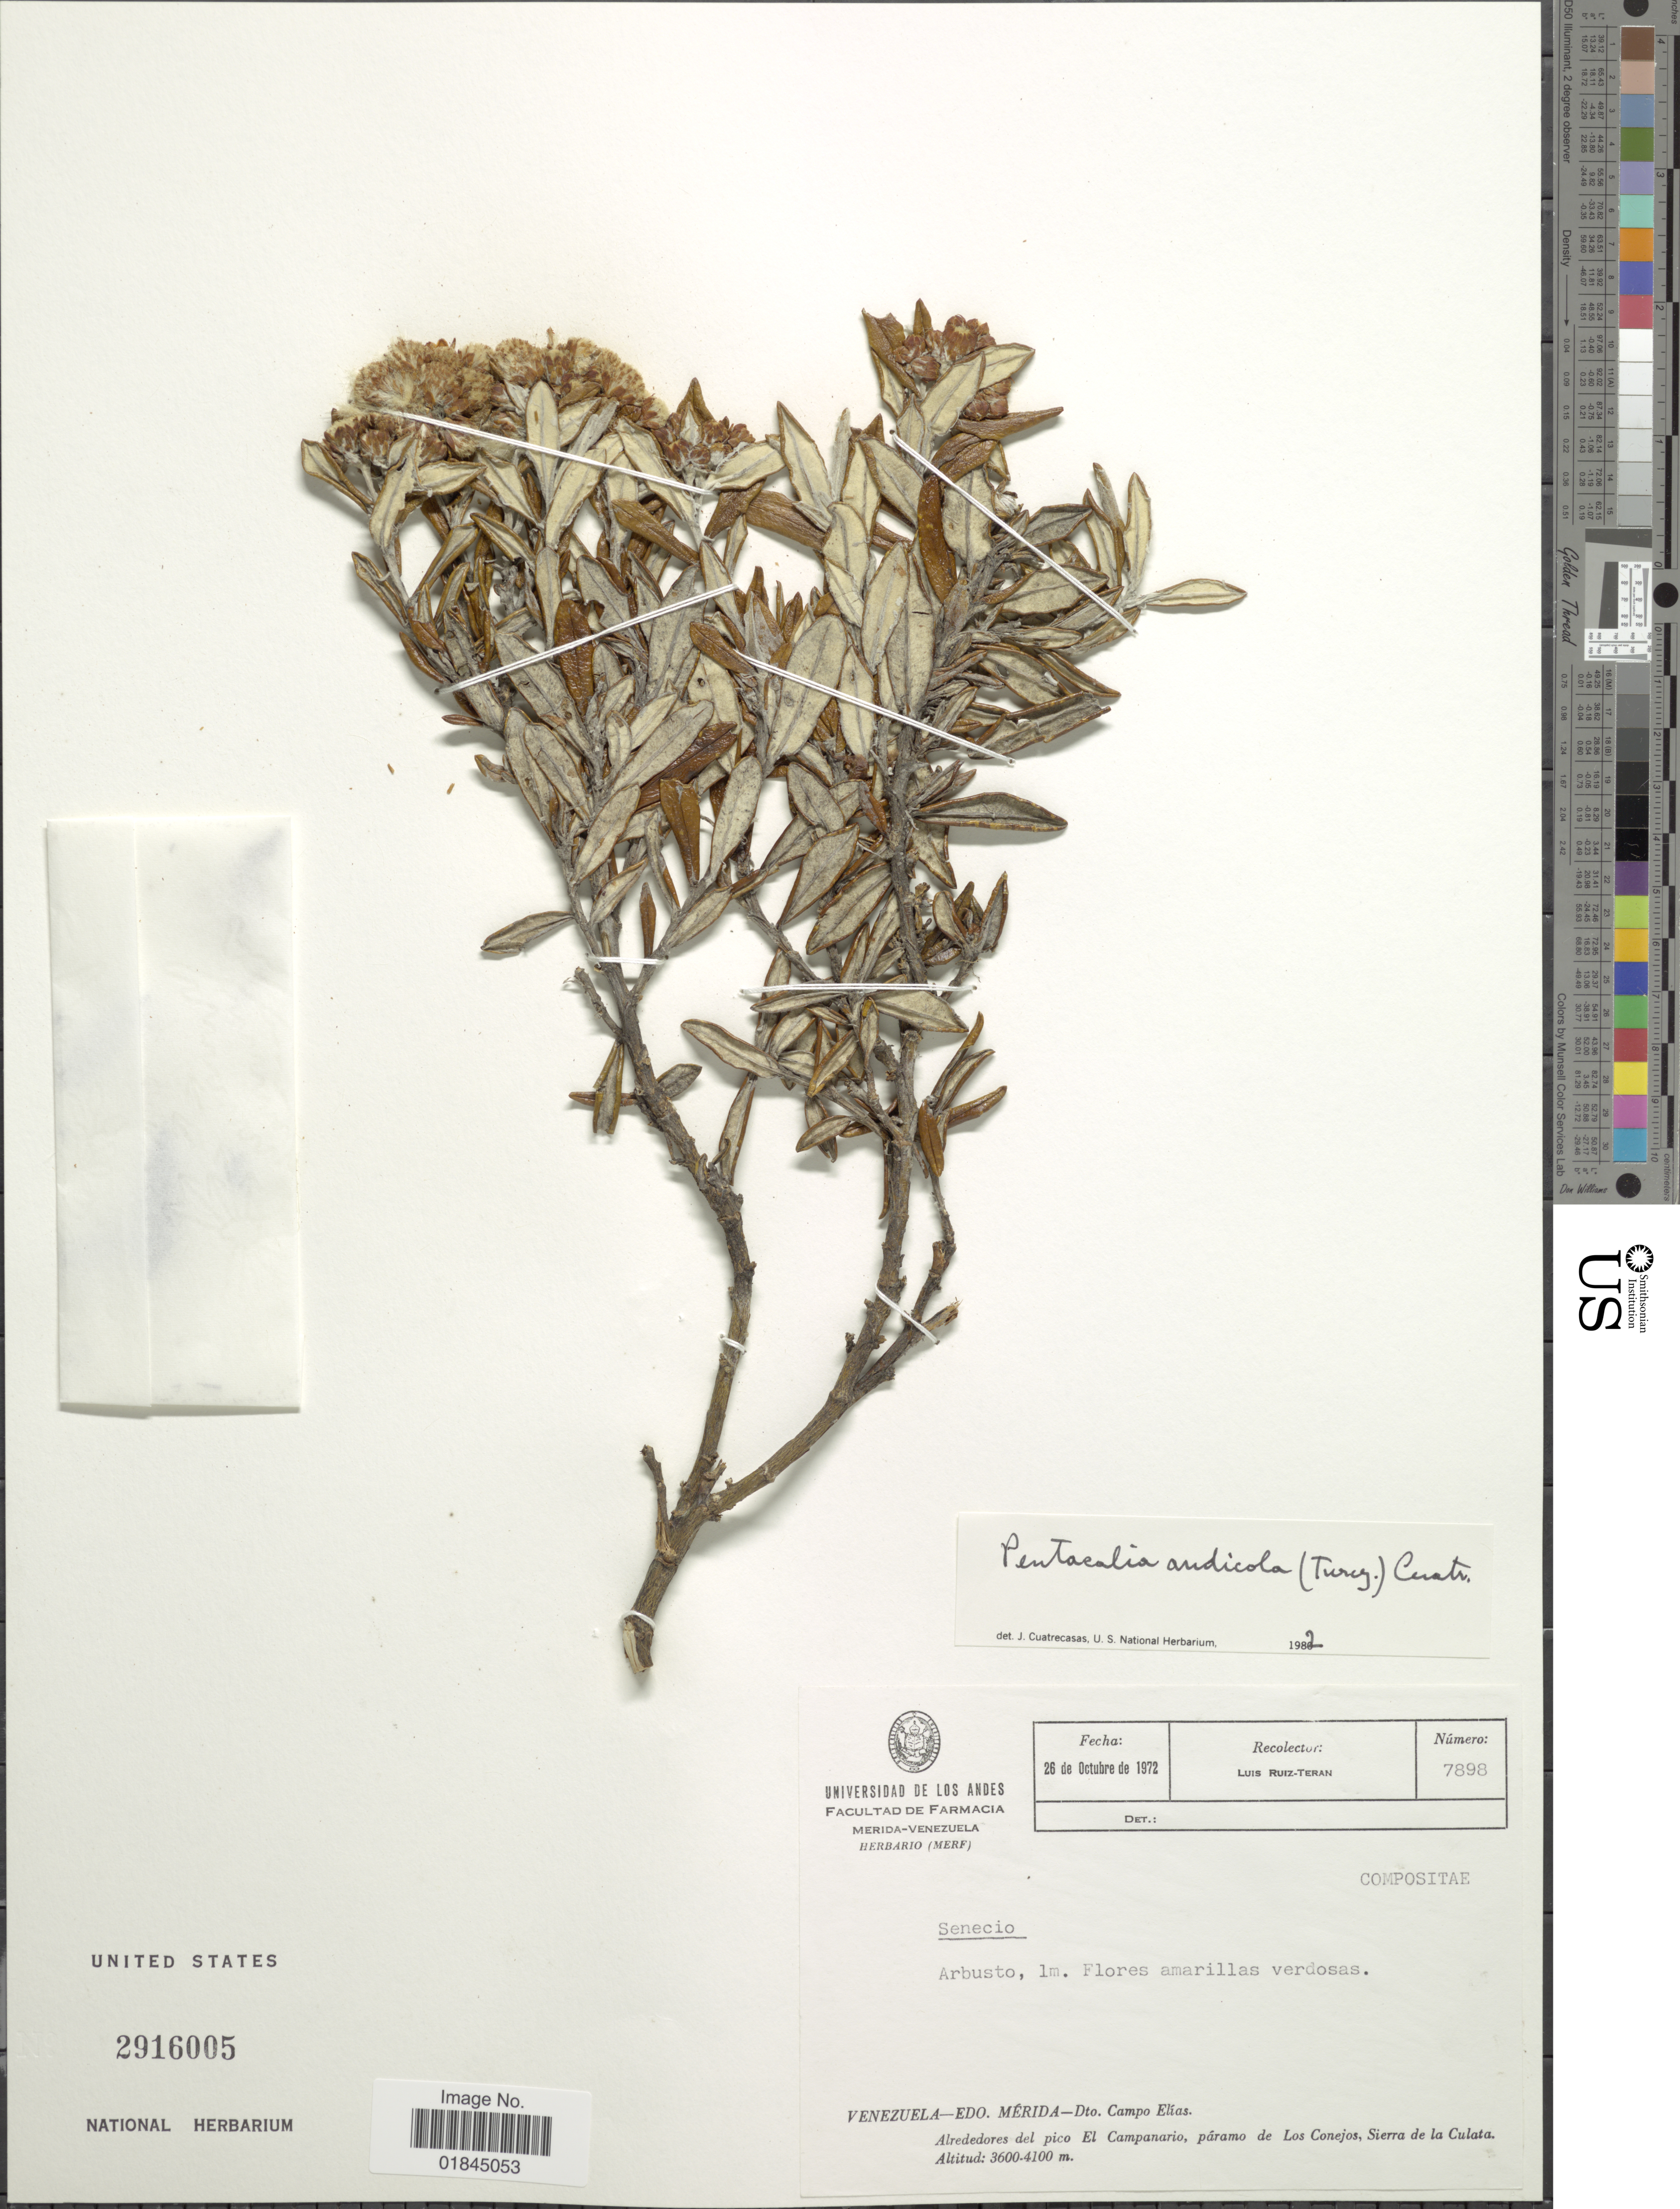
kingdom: Plantae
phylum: Tracheophyta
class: Magnoliopsida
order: Asterales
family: Asteraceae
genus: Pentacalia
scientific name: Pentacalia andicola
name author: (Turcz.) Cuatrec.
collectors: L. Teran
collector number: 7898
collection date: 1972-10-26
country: Venezuela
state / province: Mérida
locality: Dto. Campos Elias. Alrededores del pico El Campanario, paramo de Los Conejos, Sierra de la Culata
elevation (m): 3600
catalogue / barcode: US 2916005